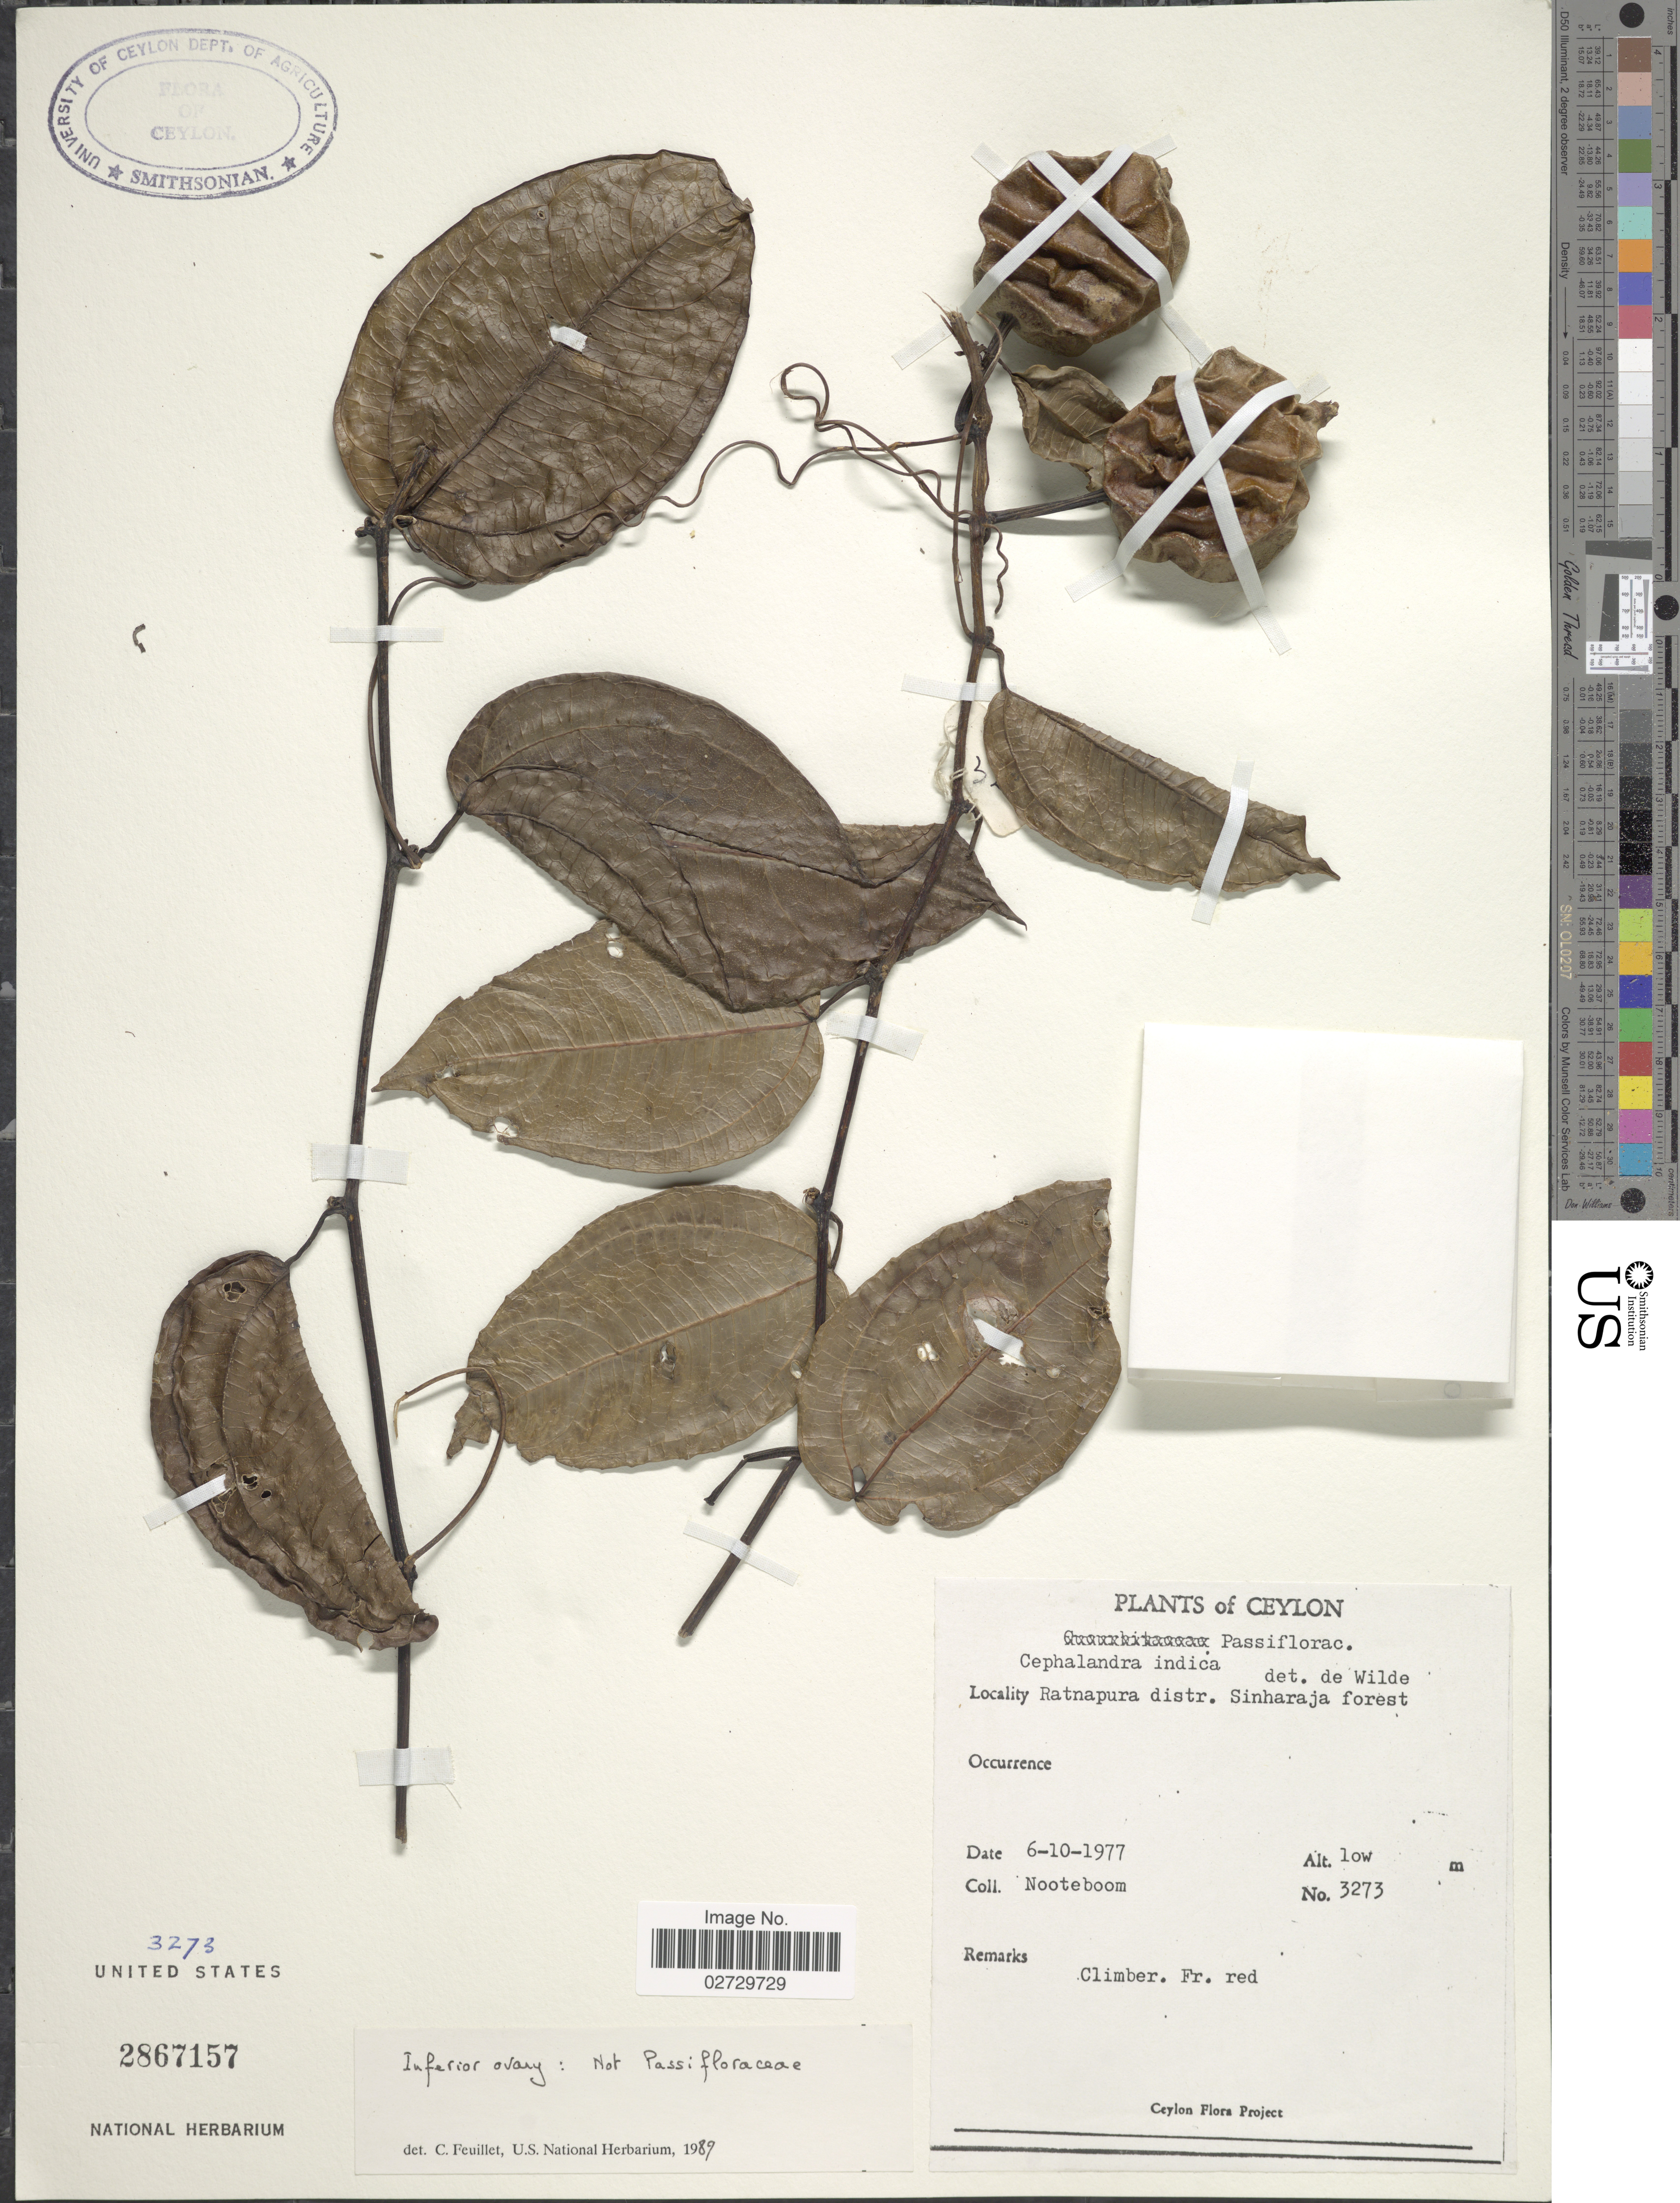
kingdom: Plantae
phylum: Tracheophyta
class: Magnoliopsida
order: Cucurbitales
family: Cucurbitaceae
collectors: Nooteboom, --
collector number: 3273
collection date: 1977-10-06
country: Sri Lanka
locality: Ceylon. Ratnapura distr. Sinharaja forest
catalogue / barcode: US 2867157